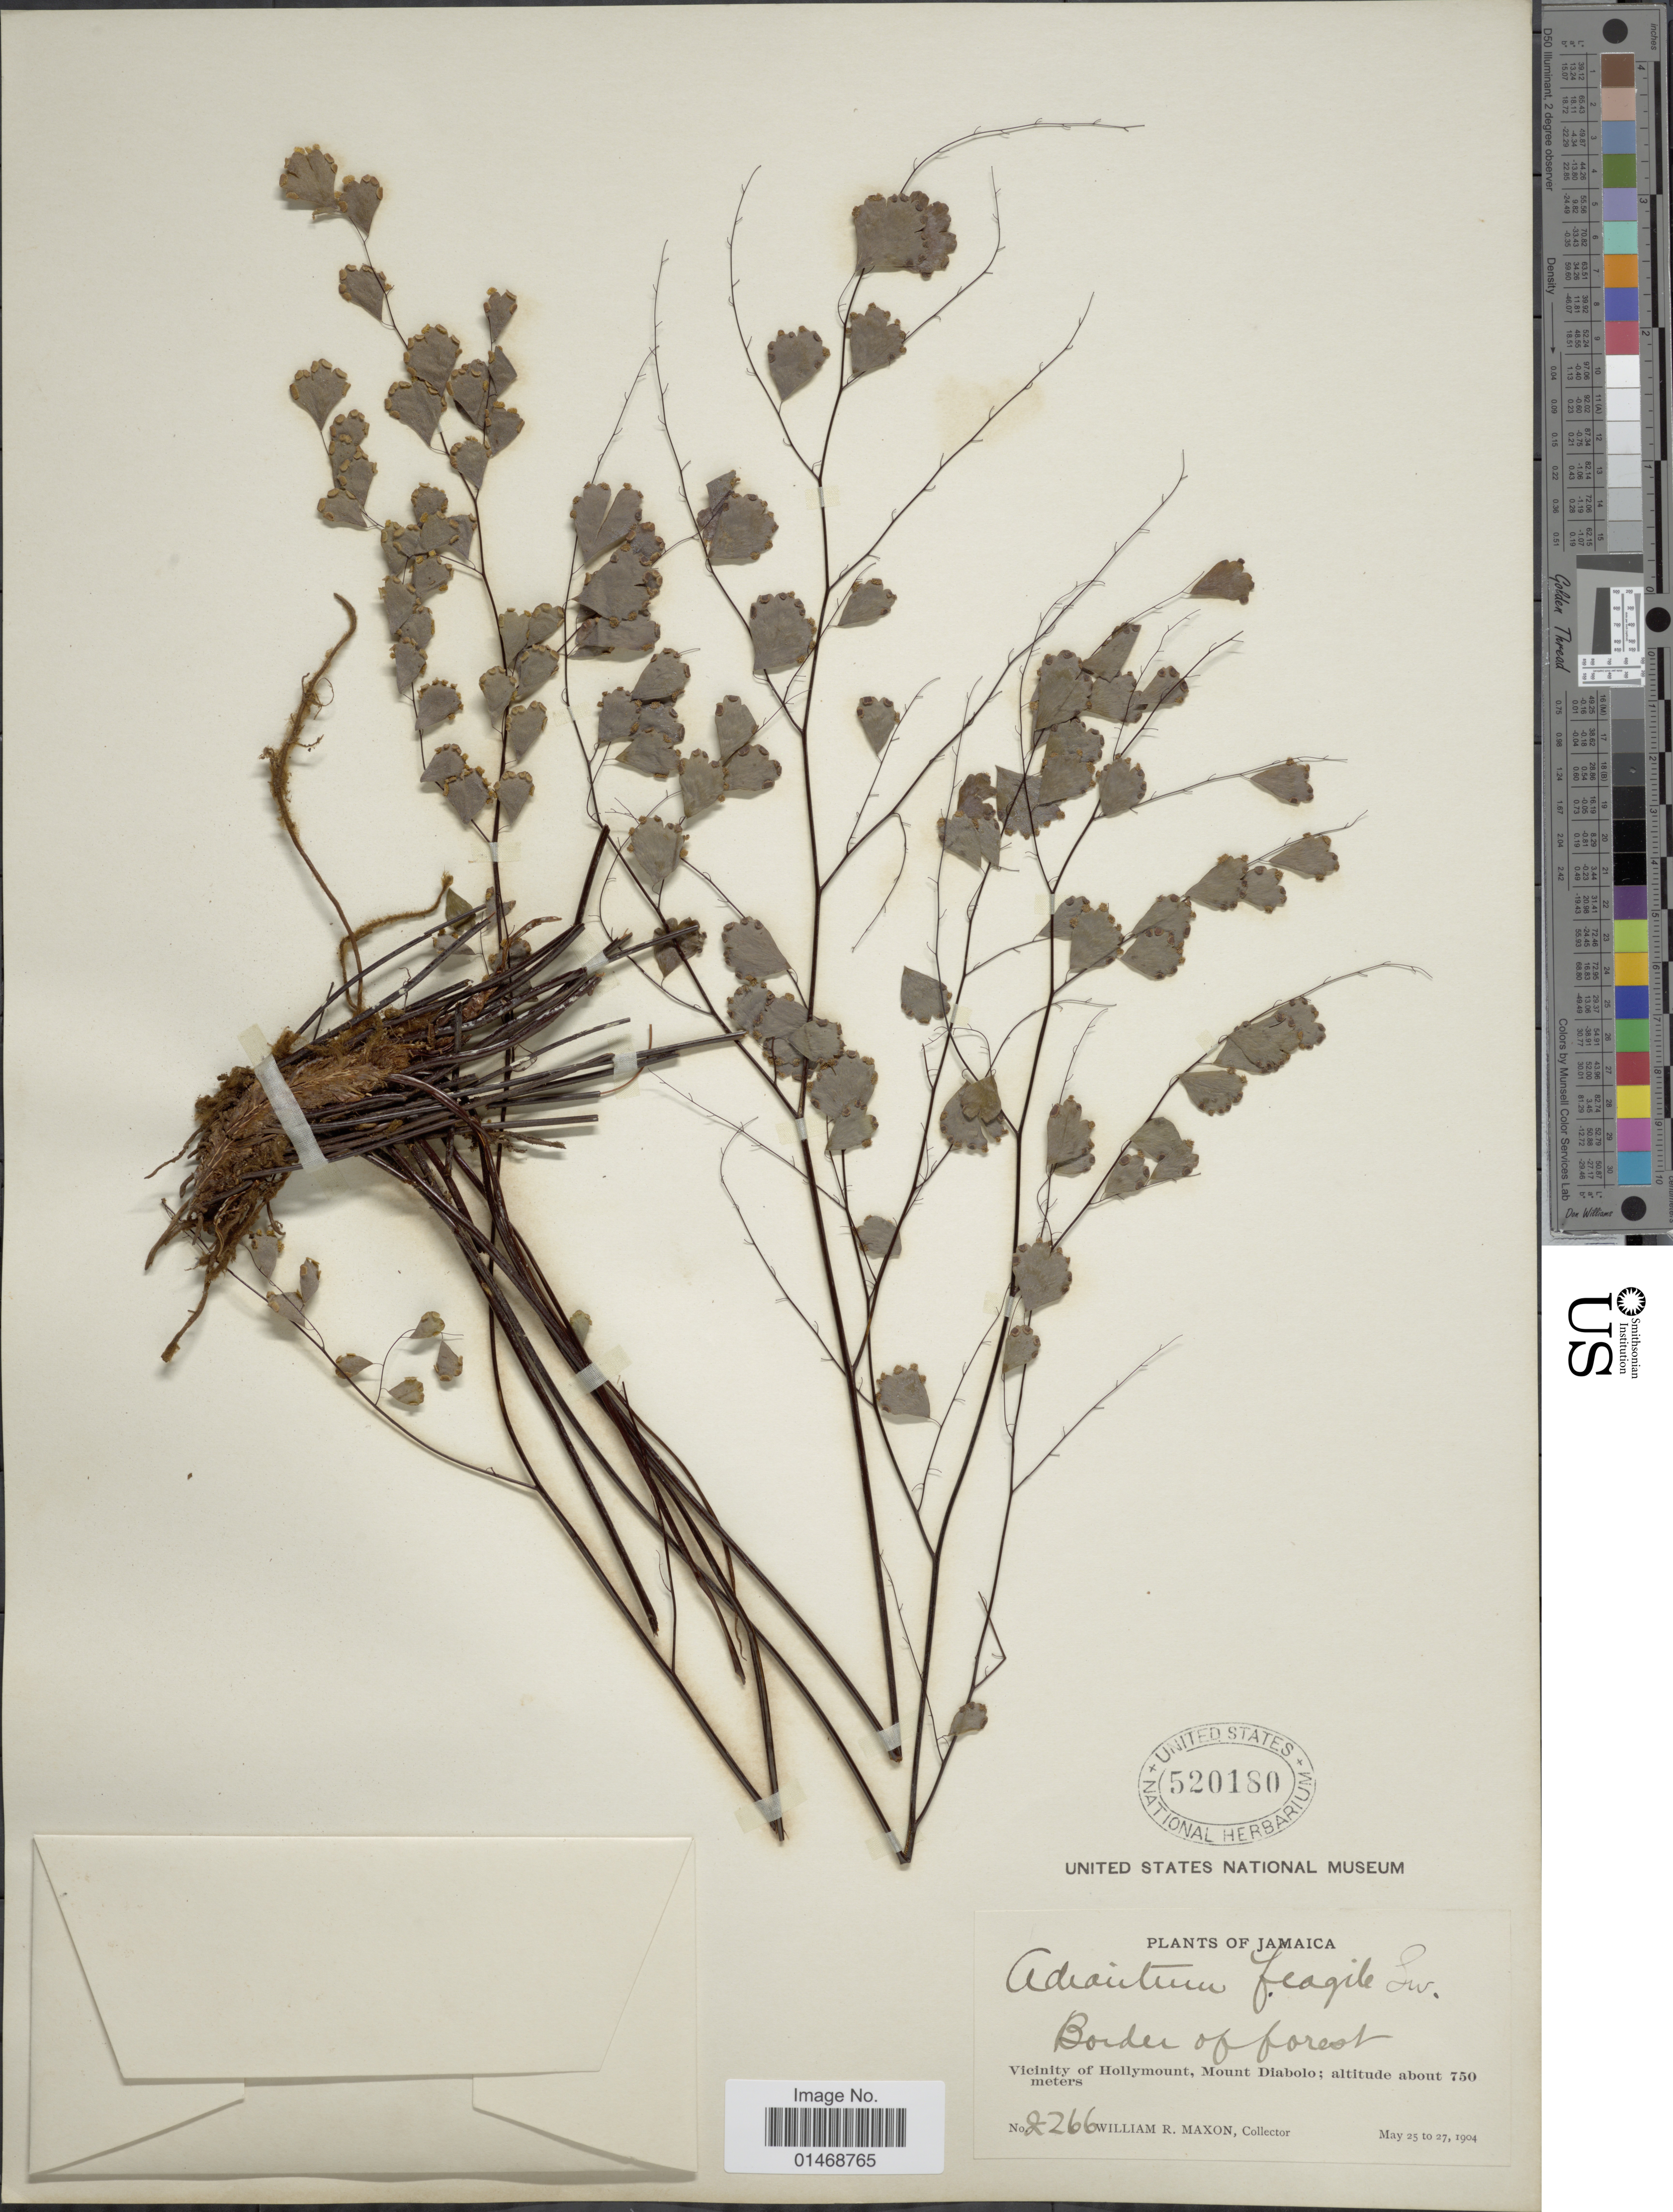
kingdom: Plantae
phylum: Tracheophyta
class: Polypodiopsida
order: Polypodiales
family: Pteridaceae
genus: Adiantum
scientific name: Adiantum fragile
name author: Sw.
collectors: W. R. Maxon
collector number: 2266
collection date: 1904-05-25/1904-05-27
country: Jamaica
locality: Vicinity of Hollymount, Mount Diabolo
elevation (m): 750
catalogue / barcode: US 520180